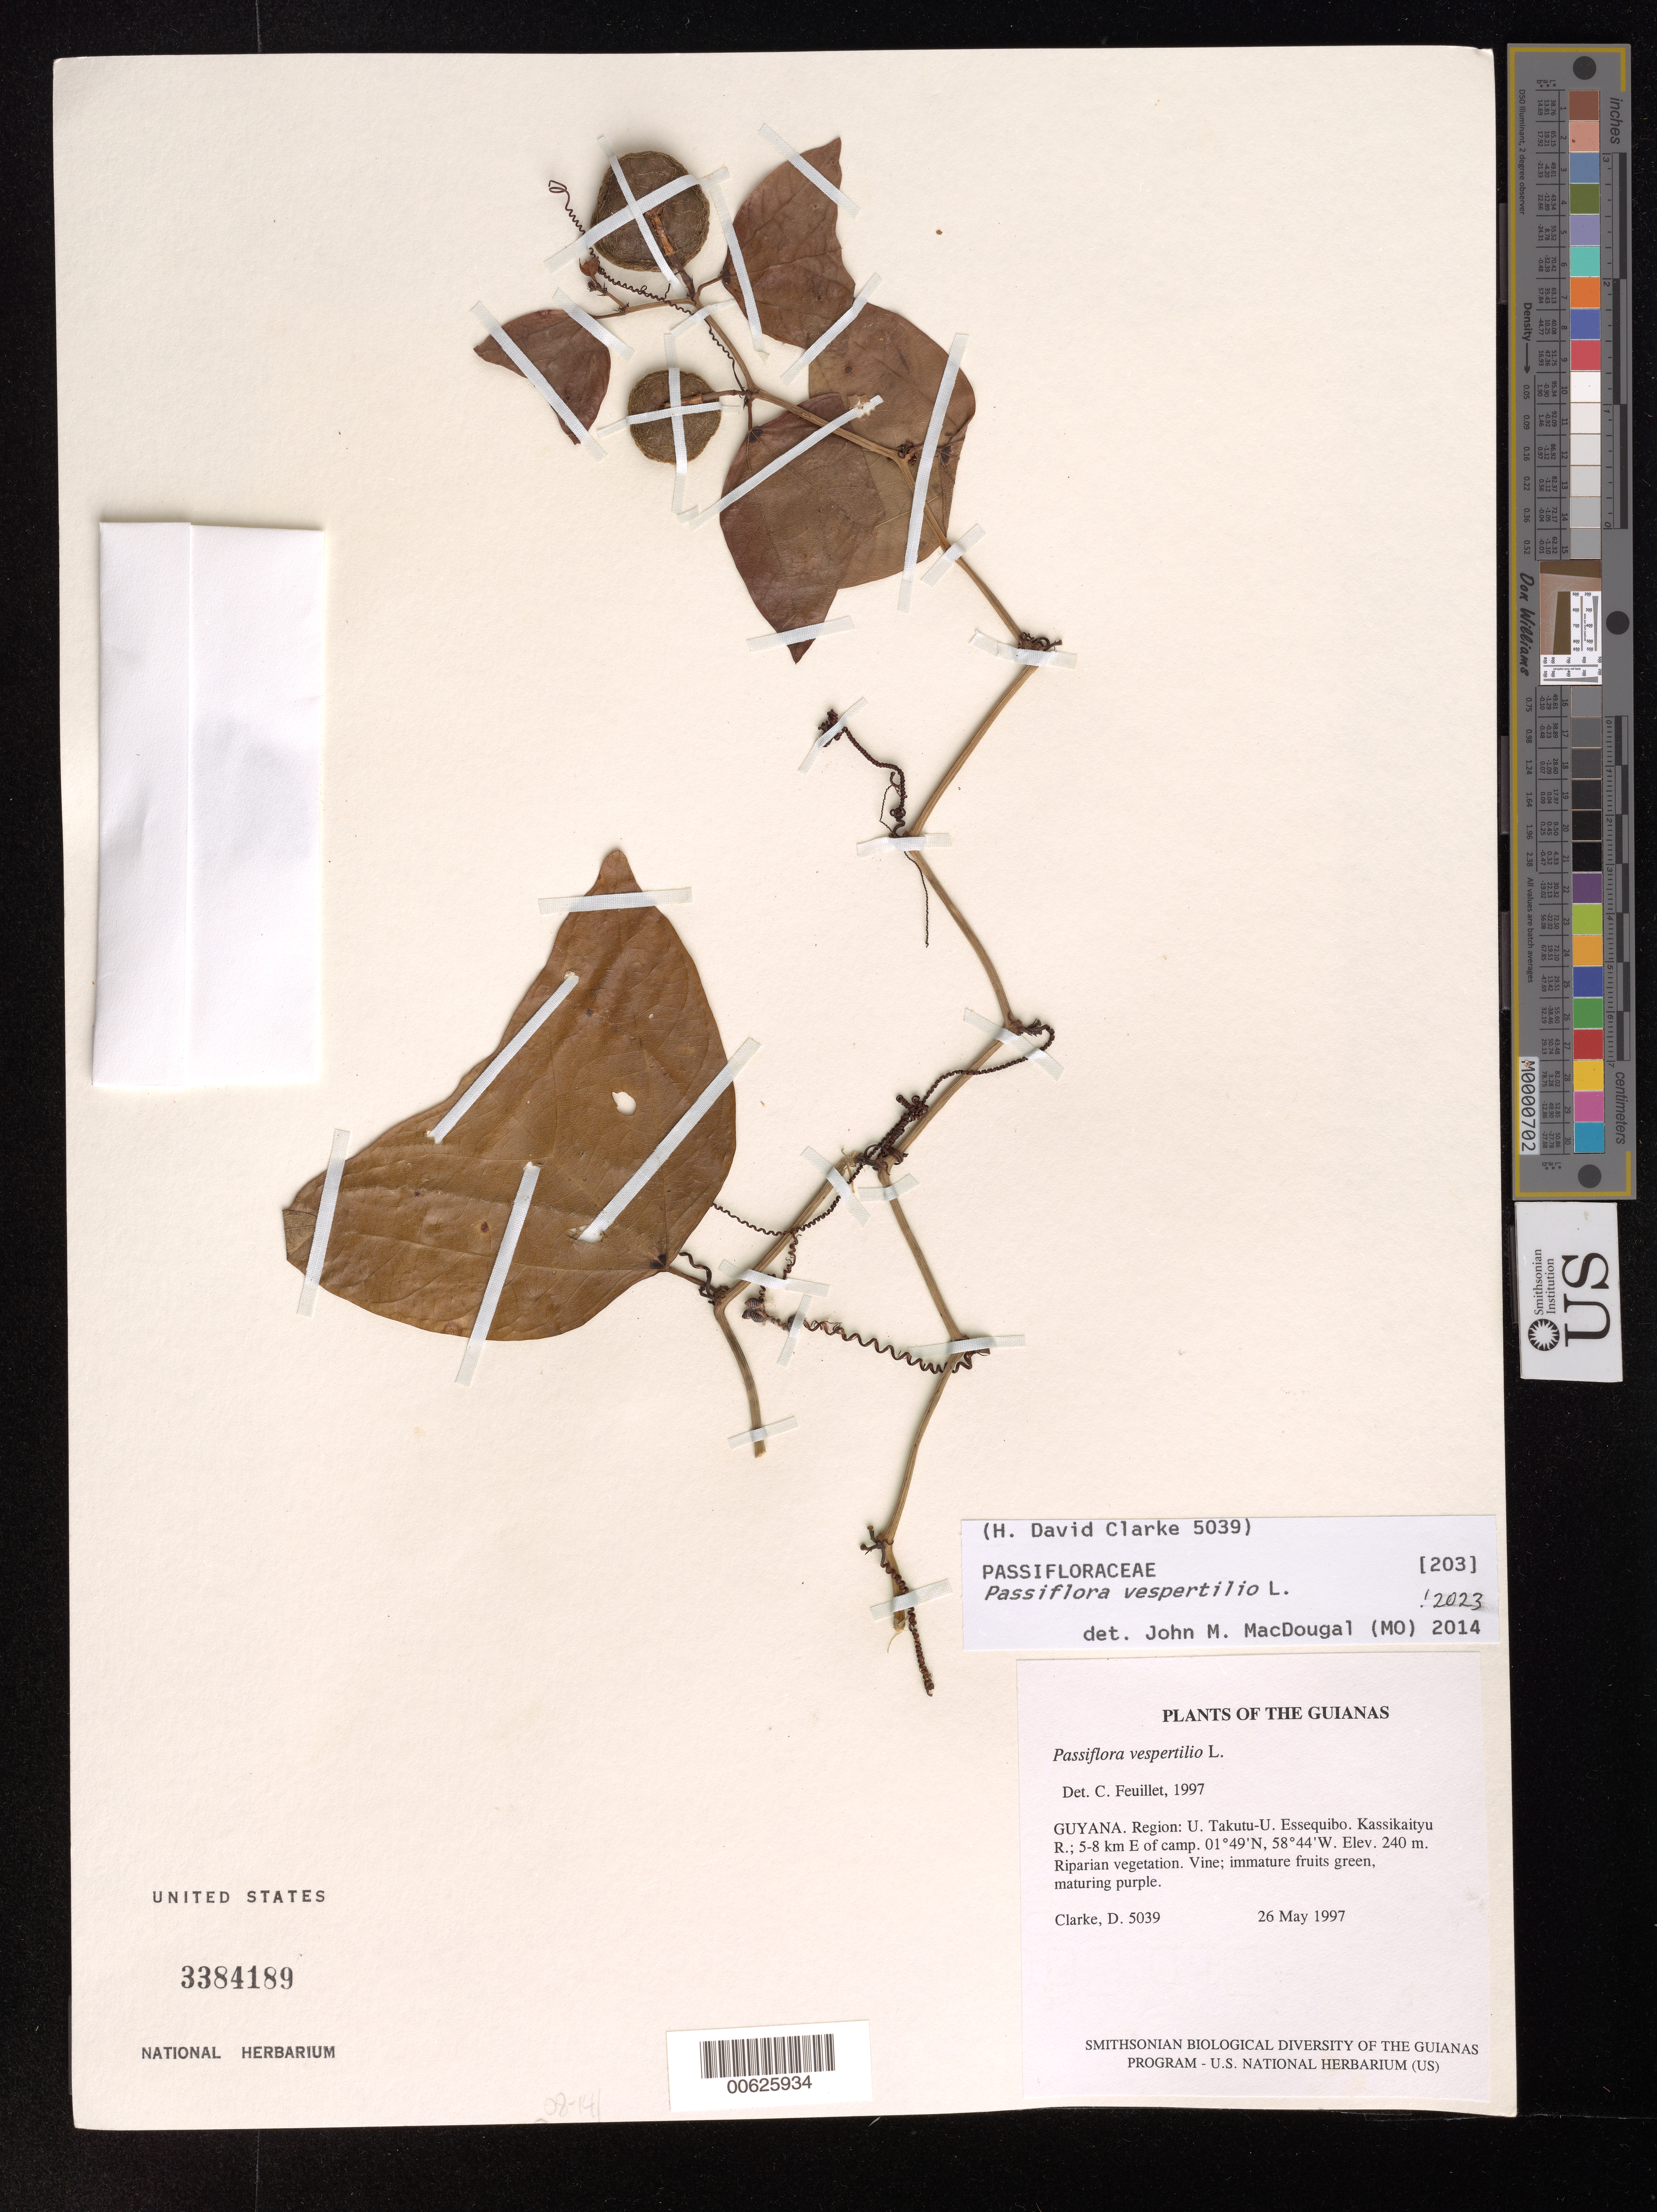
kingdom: Plantae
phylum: Tracheophyta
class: Magnoliopsida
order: Malpighiales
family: Passifloraceae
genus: Passiflora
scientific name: Passiflora vespertilio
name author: L.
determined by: Feuillet, C.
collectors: H. D. Clarke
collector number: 5039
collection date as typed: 26 May 1997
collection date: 1997-05-26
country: Guyana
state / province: U. Takutu-U. Essequibo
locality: Kassikaityu R.; 5-8 km E of camp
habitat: Riparian vegetation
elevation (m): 240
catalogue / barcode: US 3384189